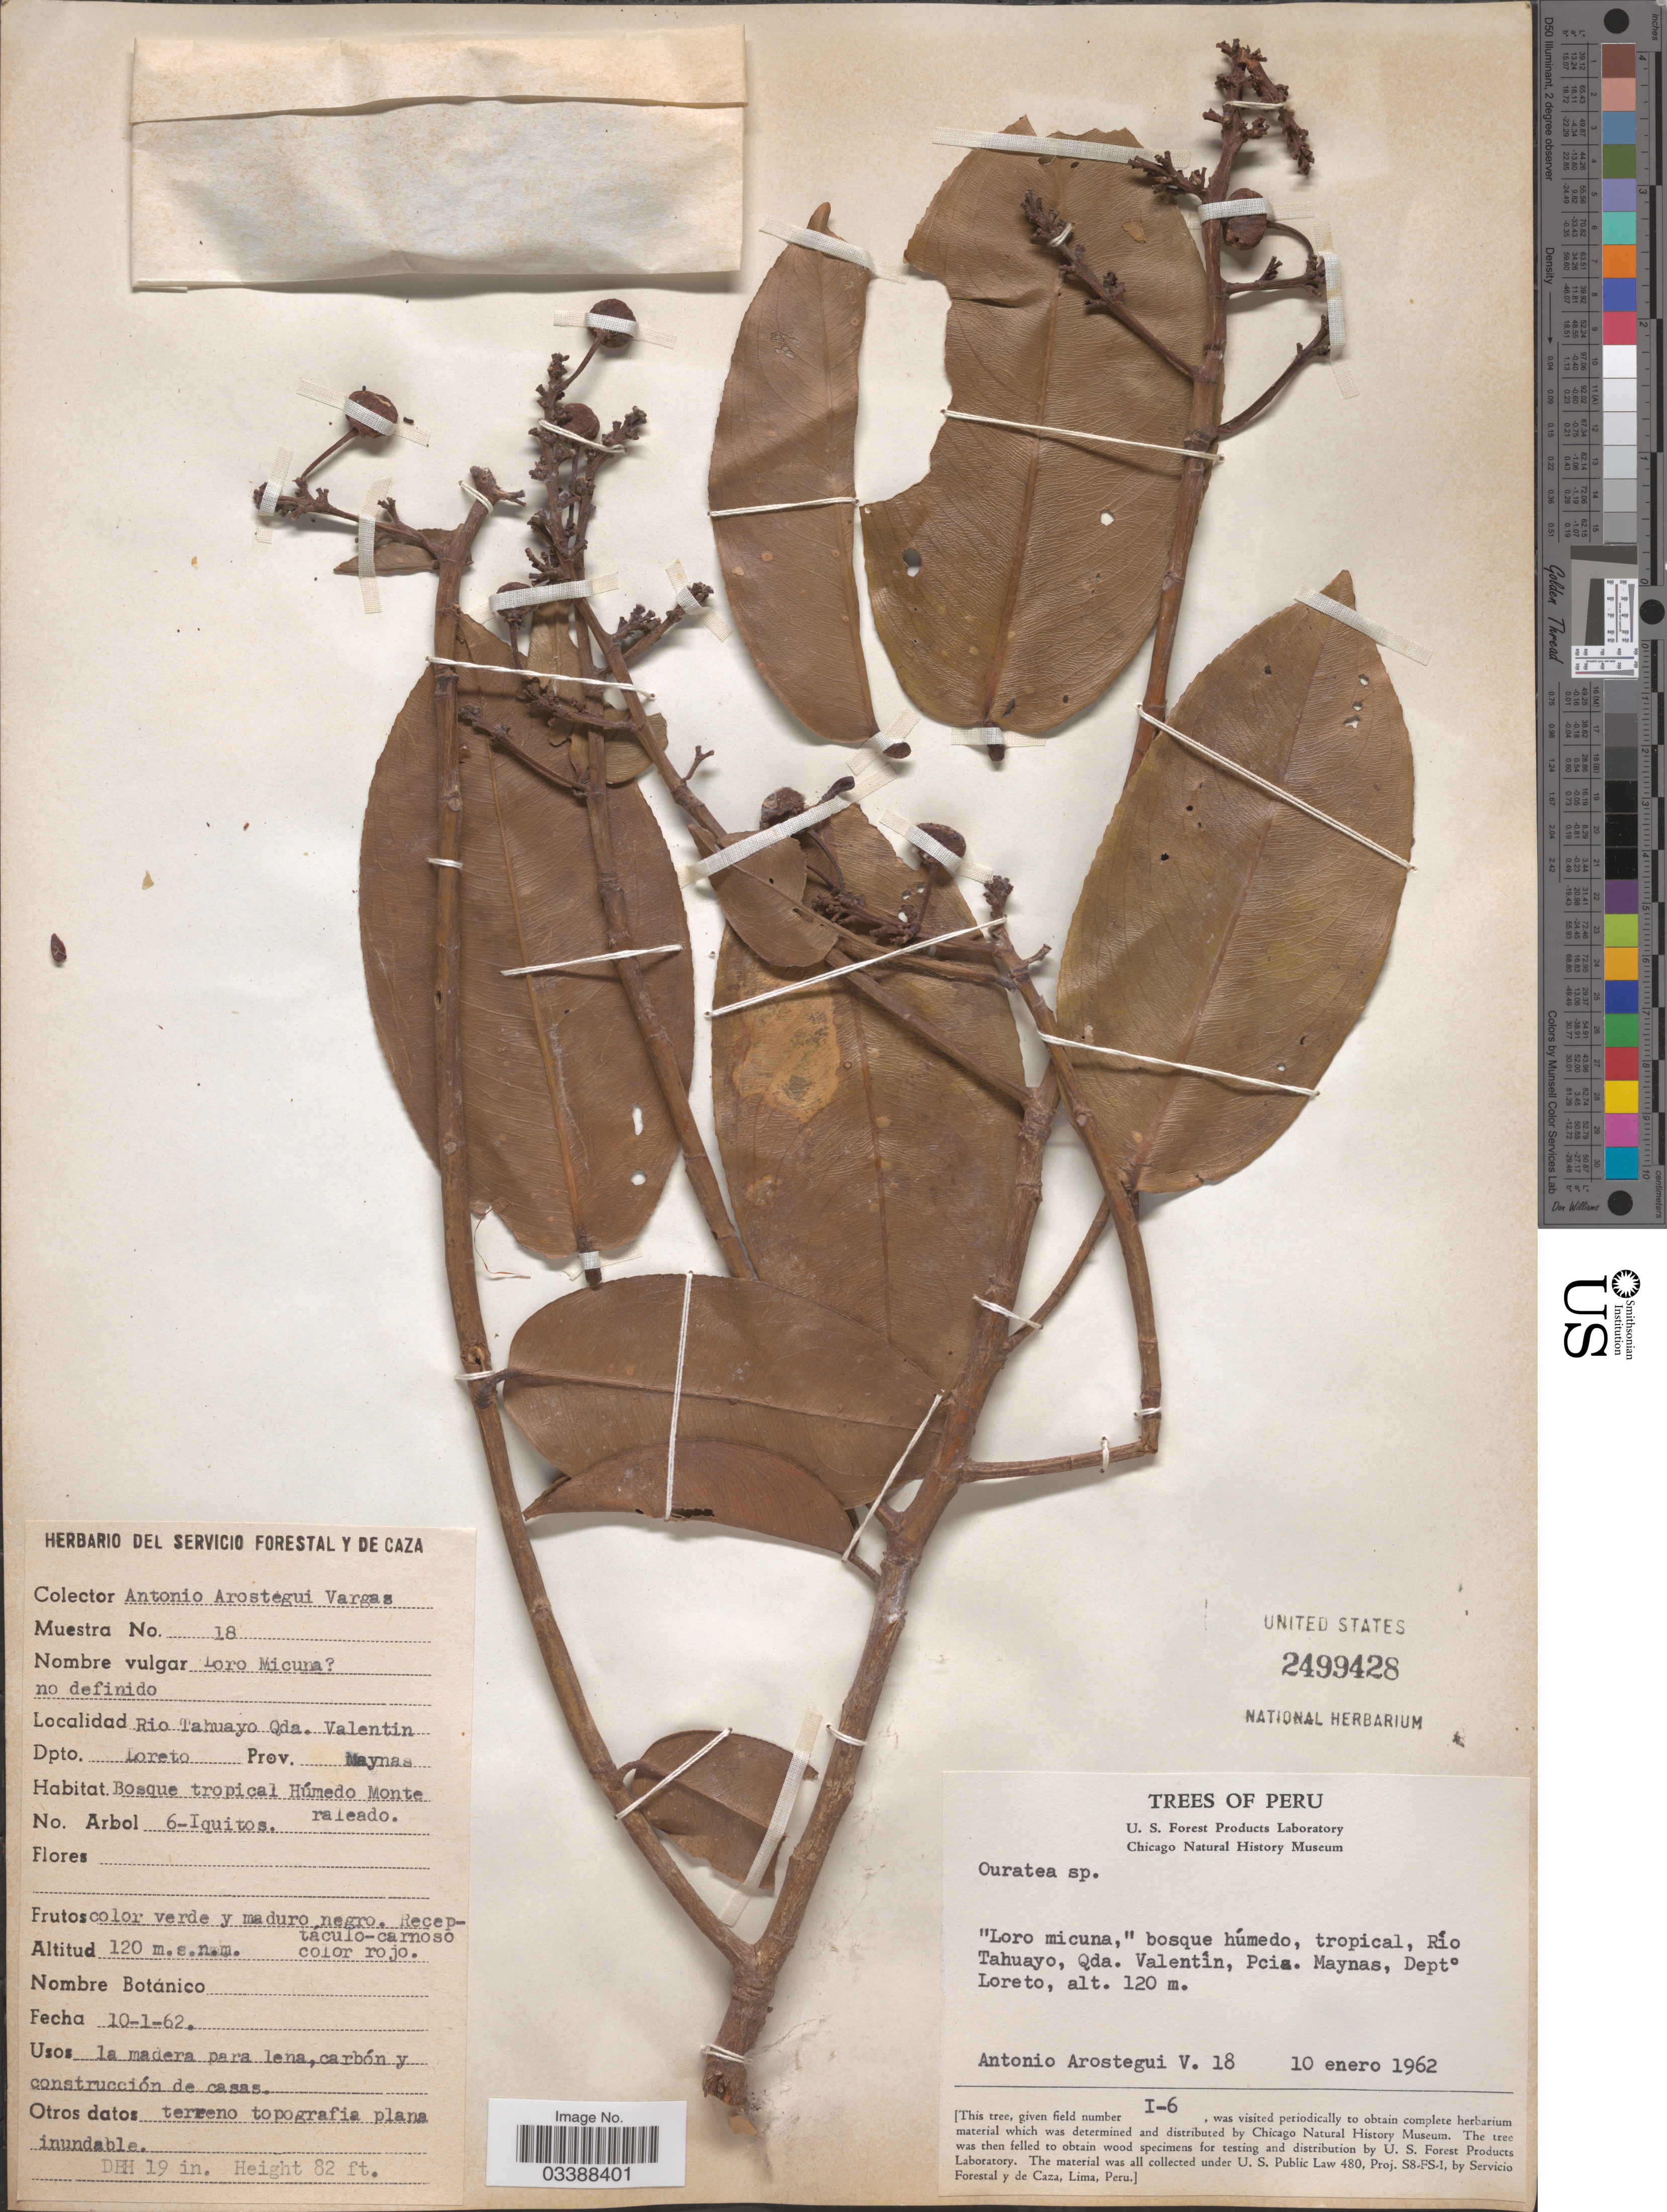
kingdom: Plantae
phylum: Tracheophyta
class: Magnoliopsida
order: Malpighiales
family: Ochnaceae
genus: Ouratea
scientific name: Ouratea sp.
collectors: A. Arostegui V.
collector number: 18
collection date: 1962-01-10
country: Peru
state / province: Loreto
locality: Río Tahuayo, Qda. Valentín, Pcia. Maynas, Depto. Loreto.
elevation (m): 120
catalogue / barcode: US 2499428